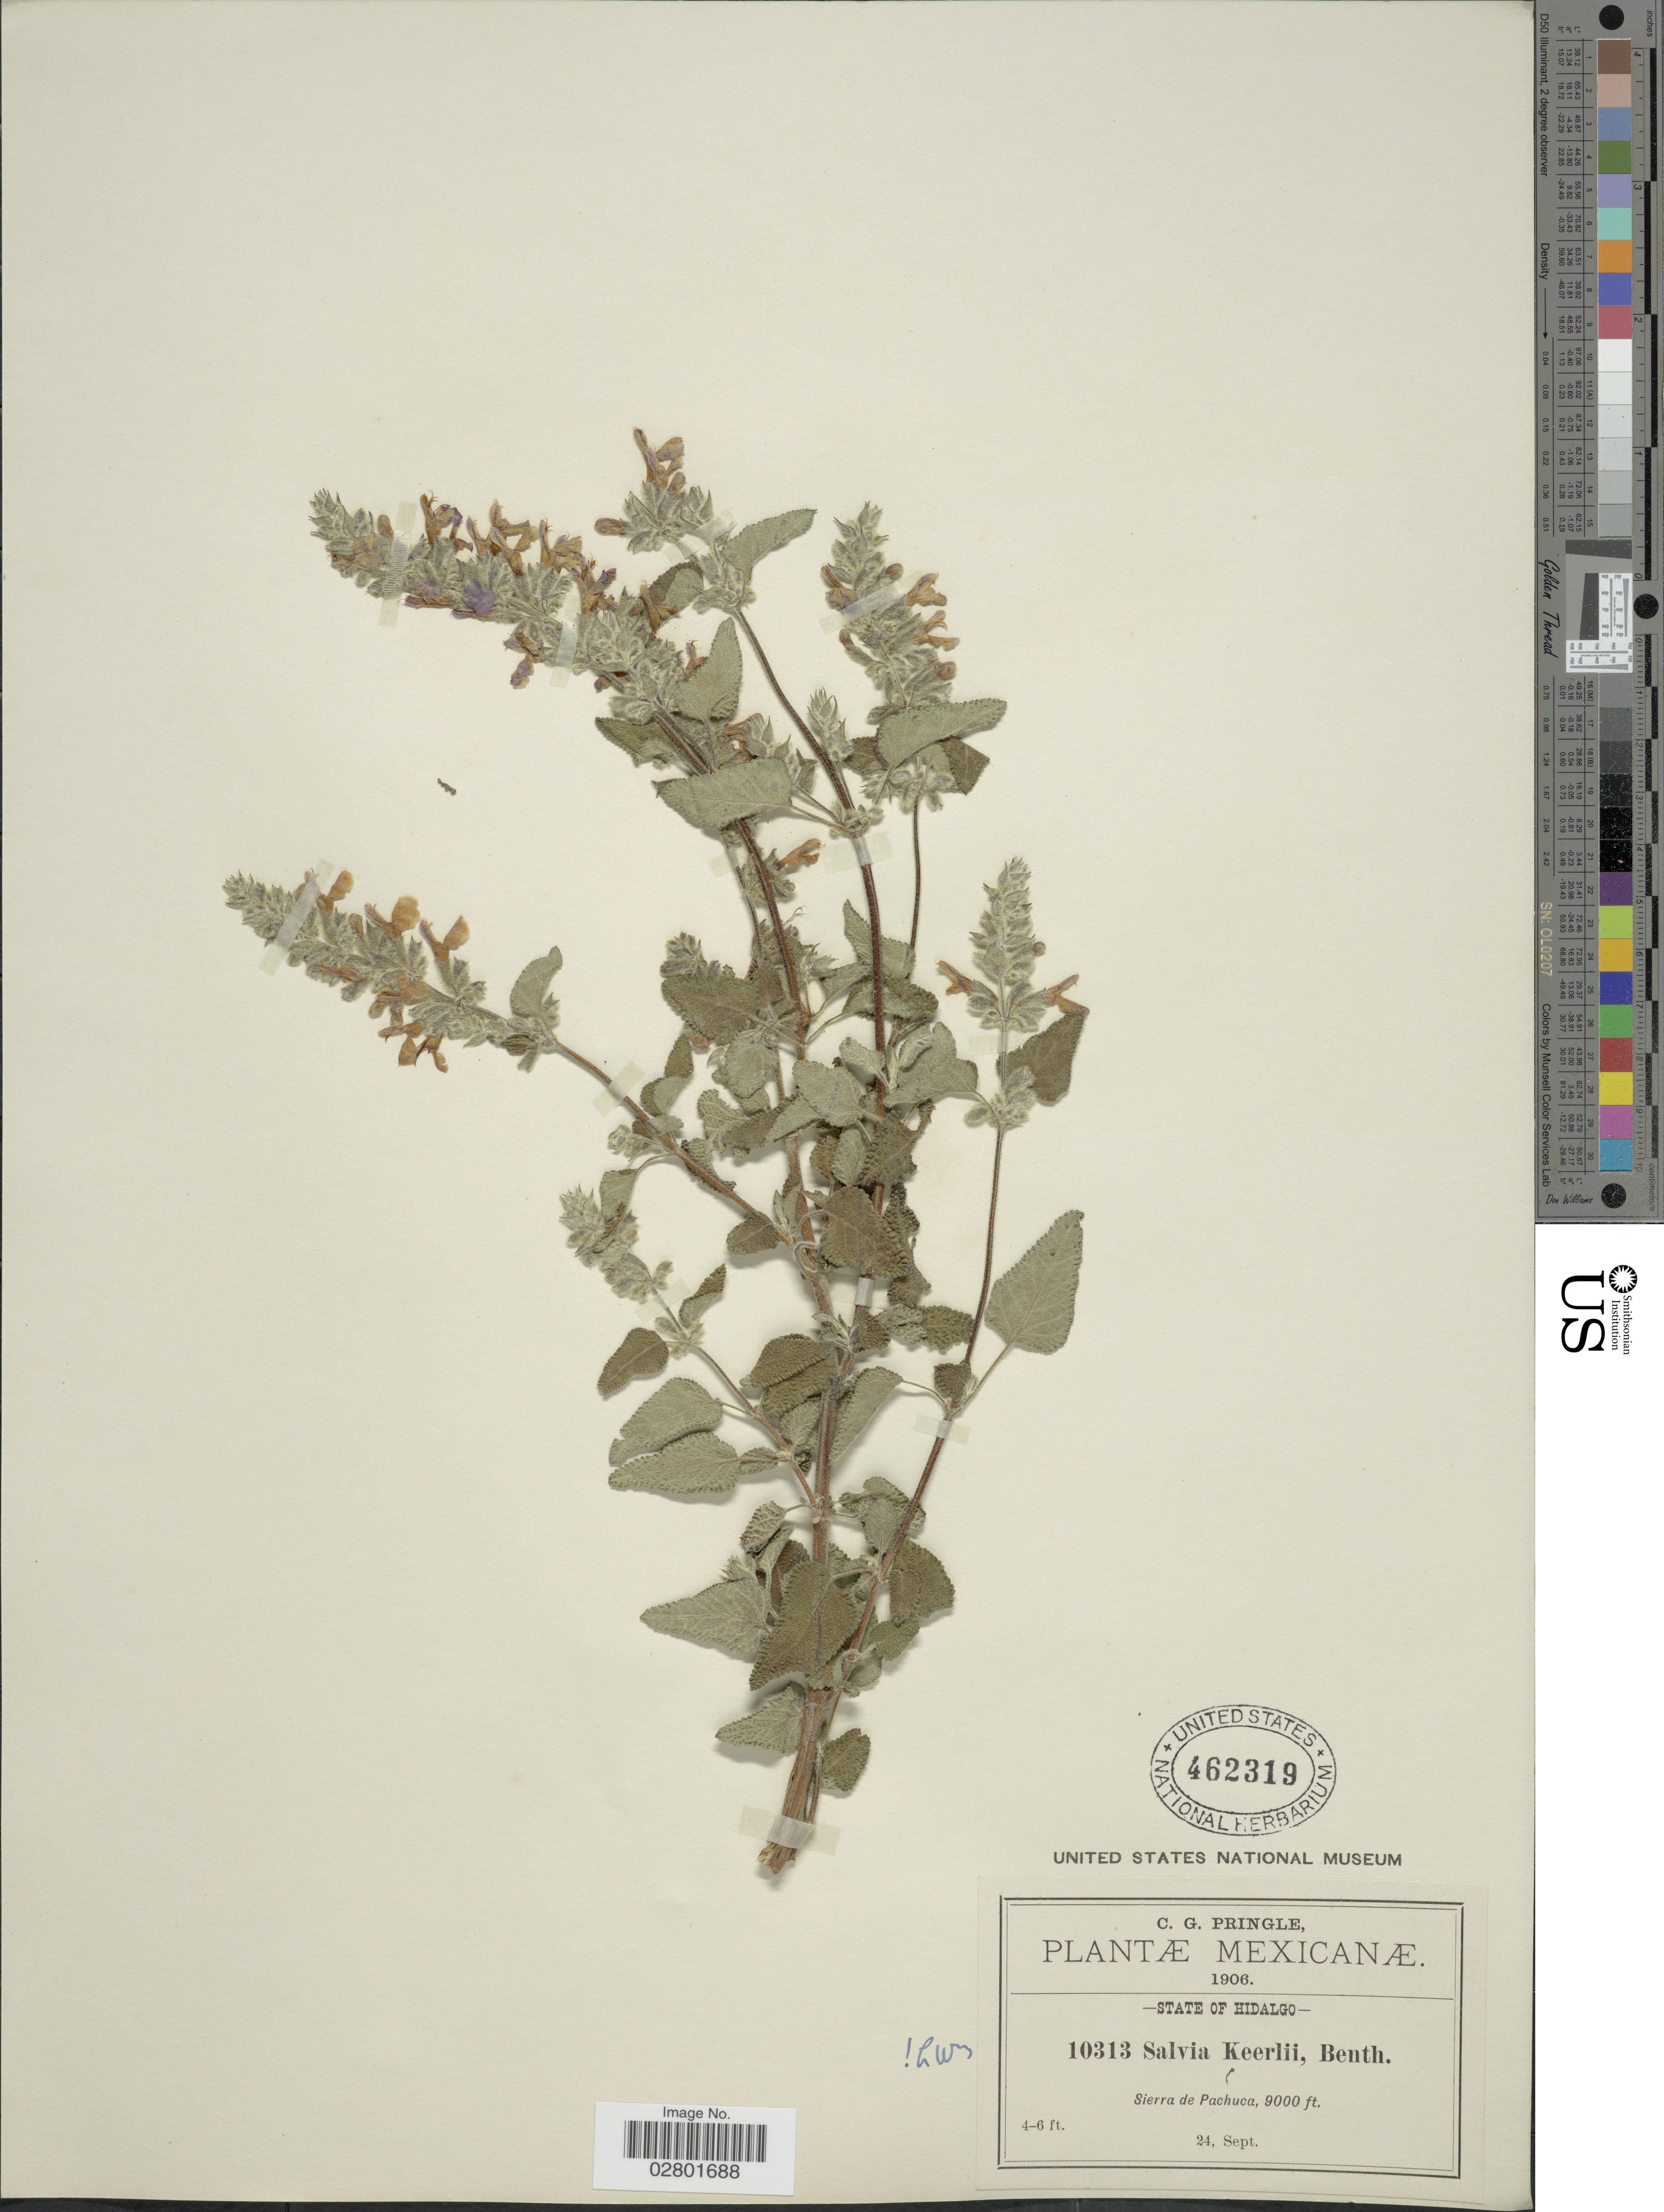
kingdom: Plantae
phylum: Tracheophyta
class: Magnoliopsida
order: Lamiales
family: Lamiaceae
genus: Salvia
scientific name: Salvia keerlii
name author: Benth.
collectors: C. G. Pringle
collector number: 10313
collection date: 1906-09-24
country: Mexico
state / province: Hidalgo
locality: Sierra de Pachuca.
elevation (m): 2743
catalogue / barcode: US 462319